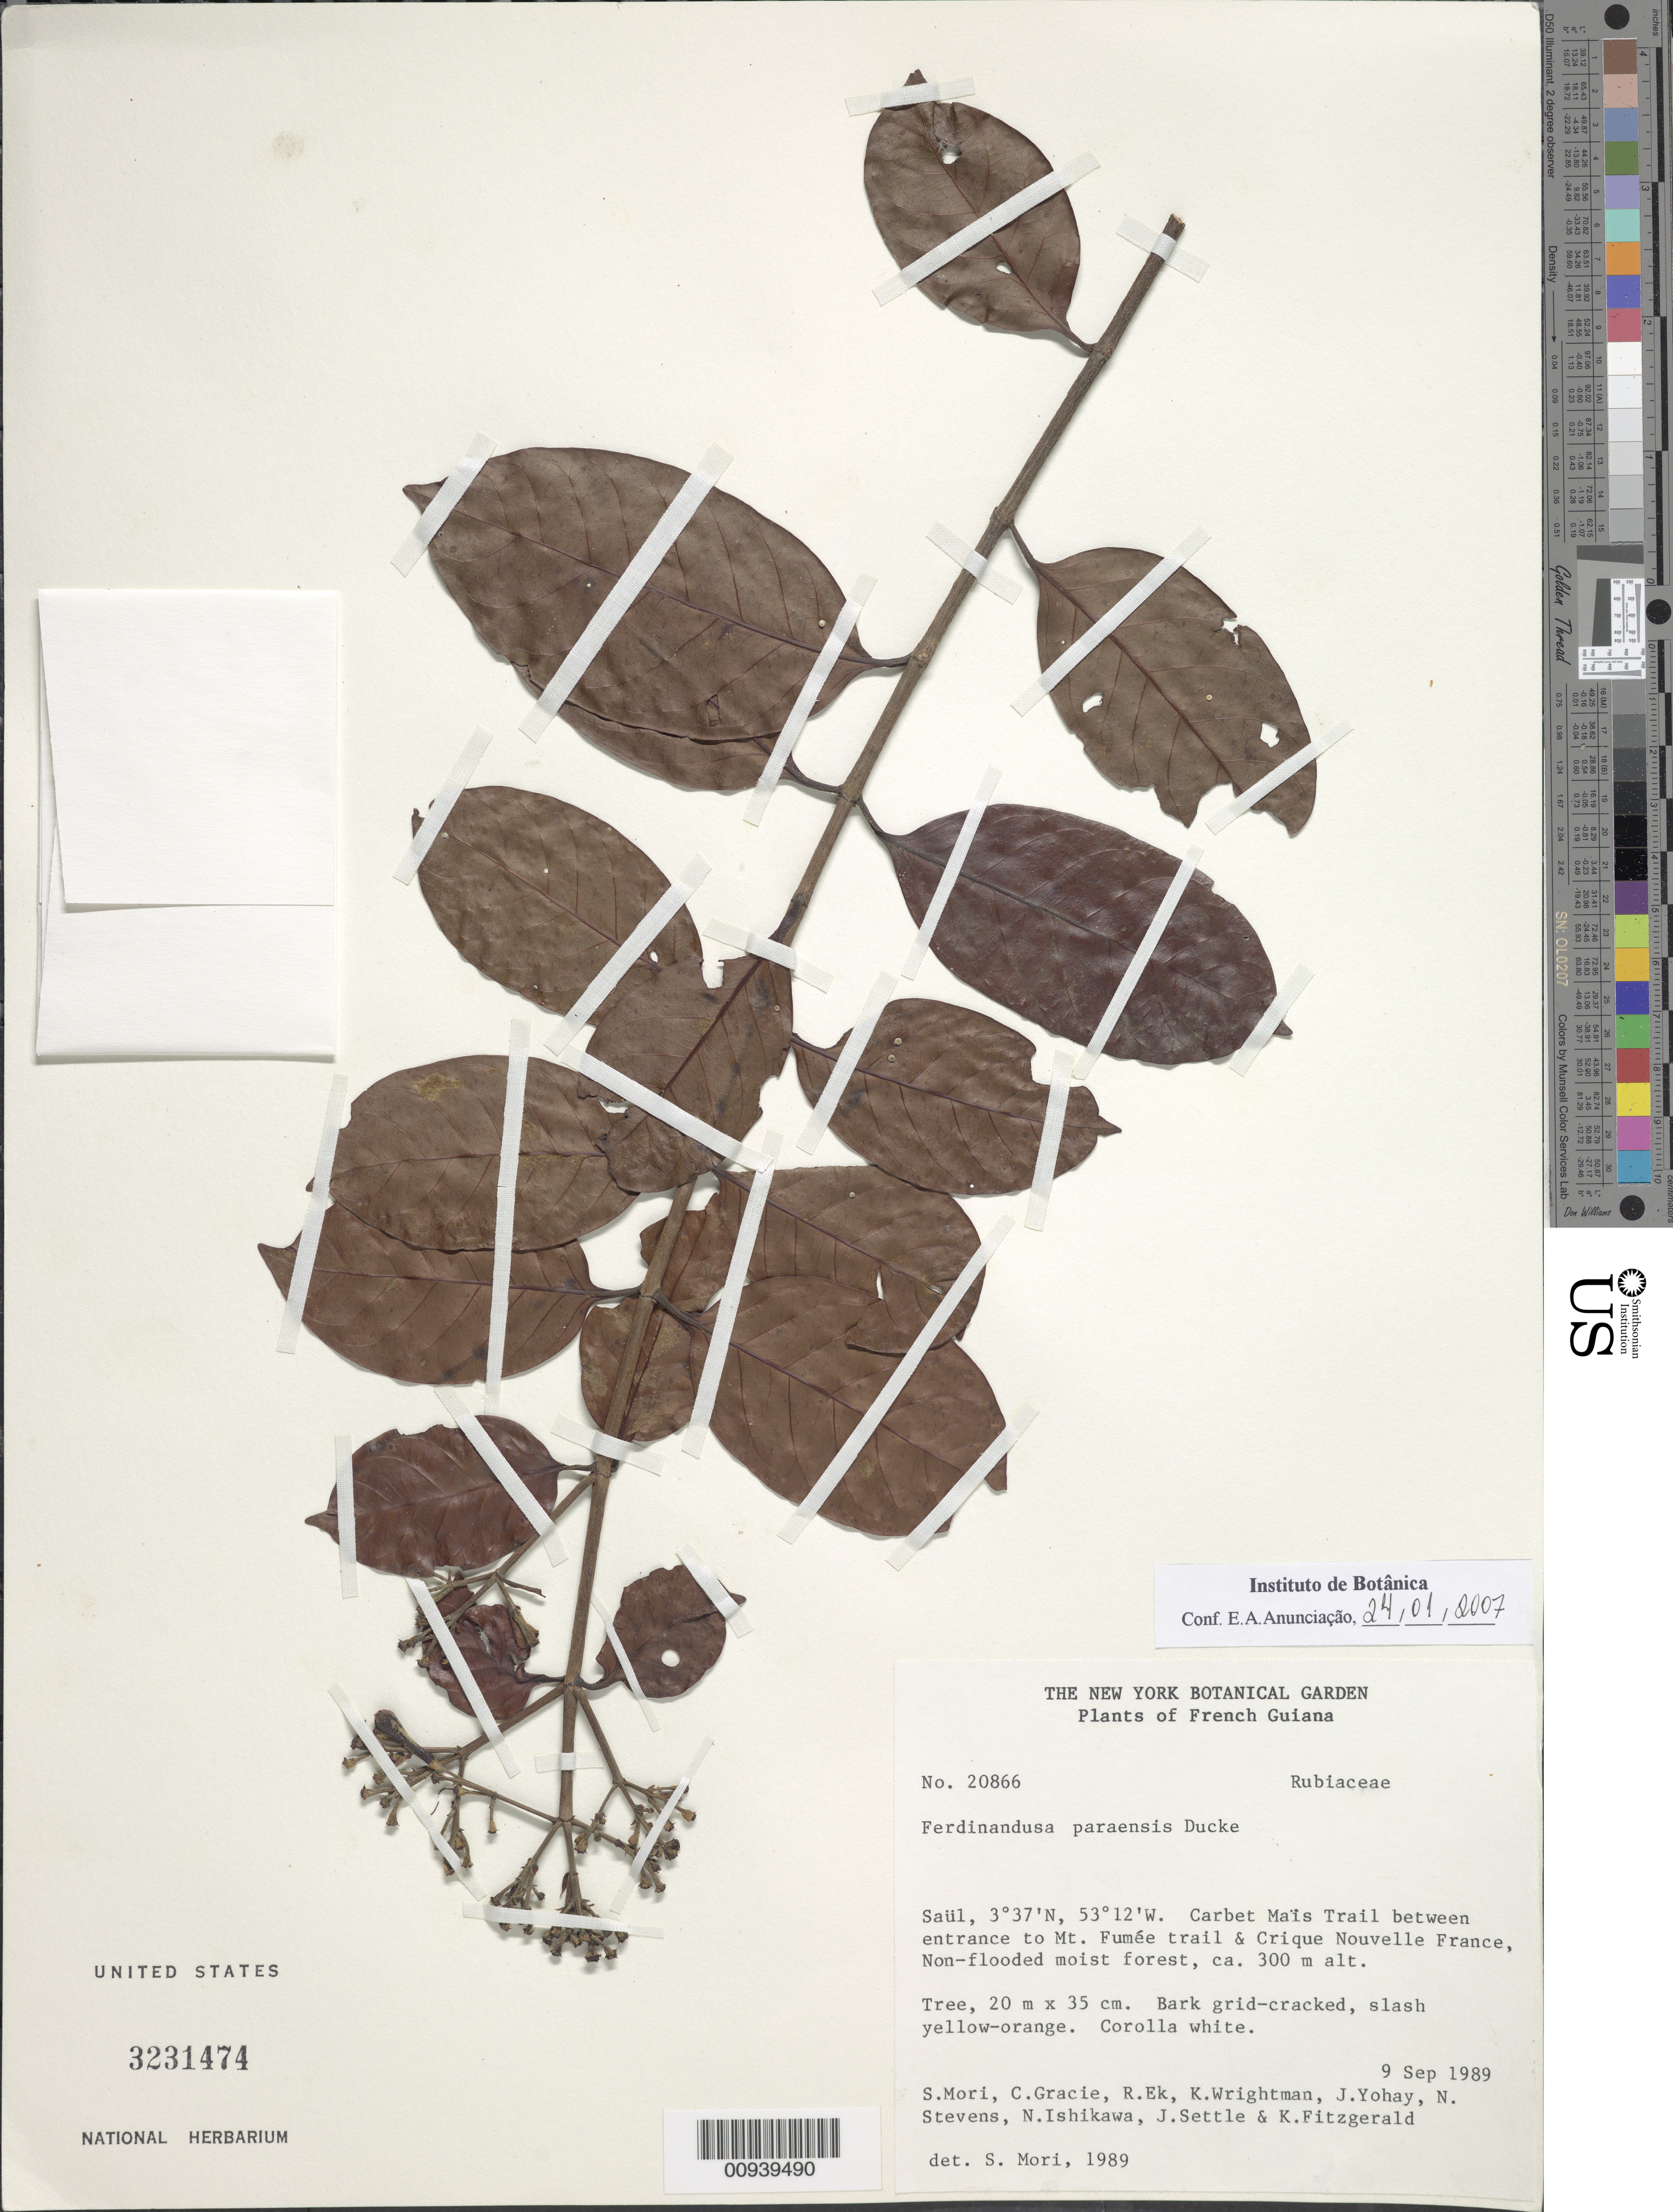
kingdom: Plantae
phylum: Tracheophyta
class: Magnoliopsida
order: Gentianales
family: Rubiaceae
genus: Ferdinandusa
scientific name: Ferdinandusa paraensis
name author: Ducke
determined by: Anunciação, E. A. d.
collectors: S. Mori, C. A. Gracie, R. Ek, K. Wrightman, J. Yohay, N. Stevens, N. Ishikawa, J. Settle & K. Fitzgerald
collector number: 20866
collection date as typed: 9-Sep-89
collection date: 1989-09-09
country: French Guiana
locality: Saül, Carbet Maïs Trail, betw. Mt. Fumée trail entrance and Crique Nouvelle France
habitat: Non-flooded moist forest.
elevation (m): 300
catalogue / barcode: US 3231474